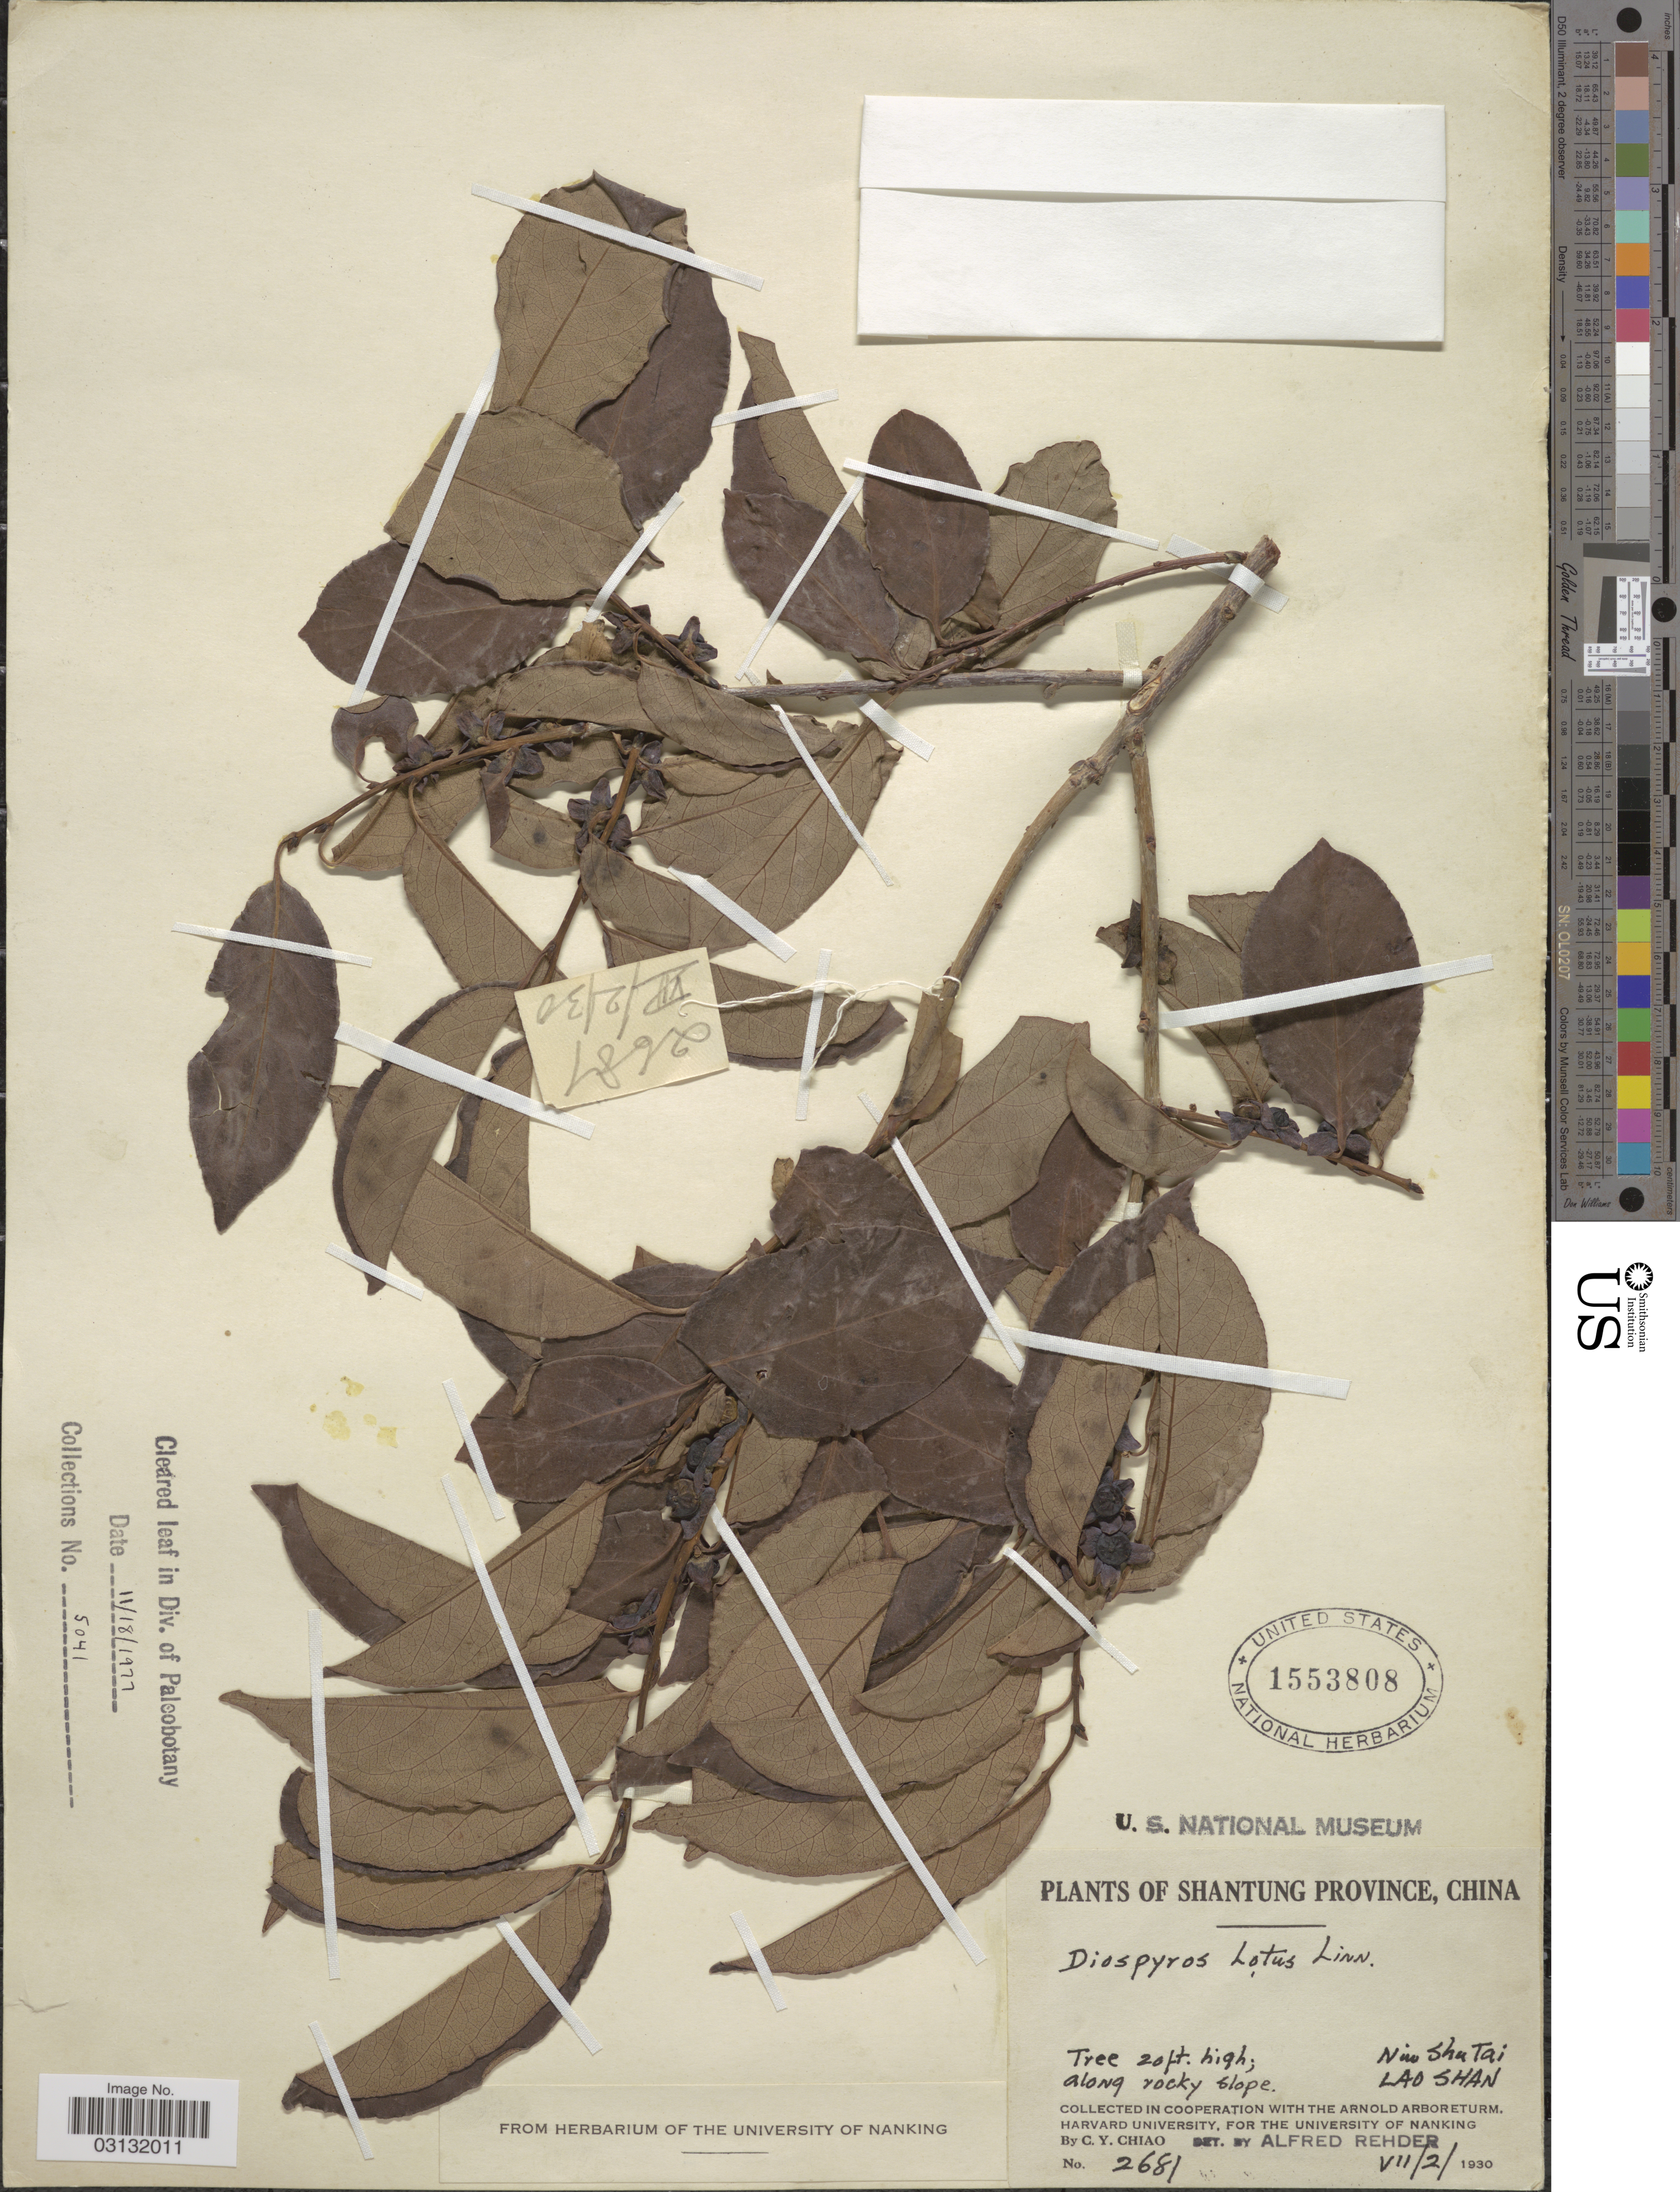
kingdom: Plantae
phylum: Tracheophyta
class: Magnoliopsida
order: Ericales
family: Ebenaceae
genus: Diospyros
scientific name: Diospyros lotus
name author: L.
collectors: C. Y. Chiao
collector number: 2681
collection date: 1930-07-02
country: China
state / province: Shandong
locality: Shantung Province, Nwi [interpreted] Shu Tai, Lao Shan.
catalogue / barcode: US 1553808